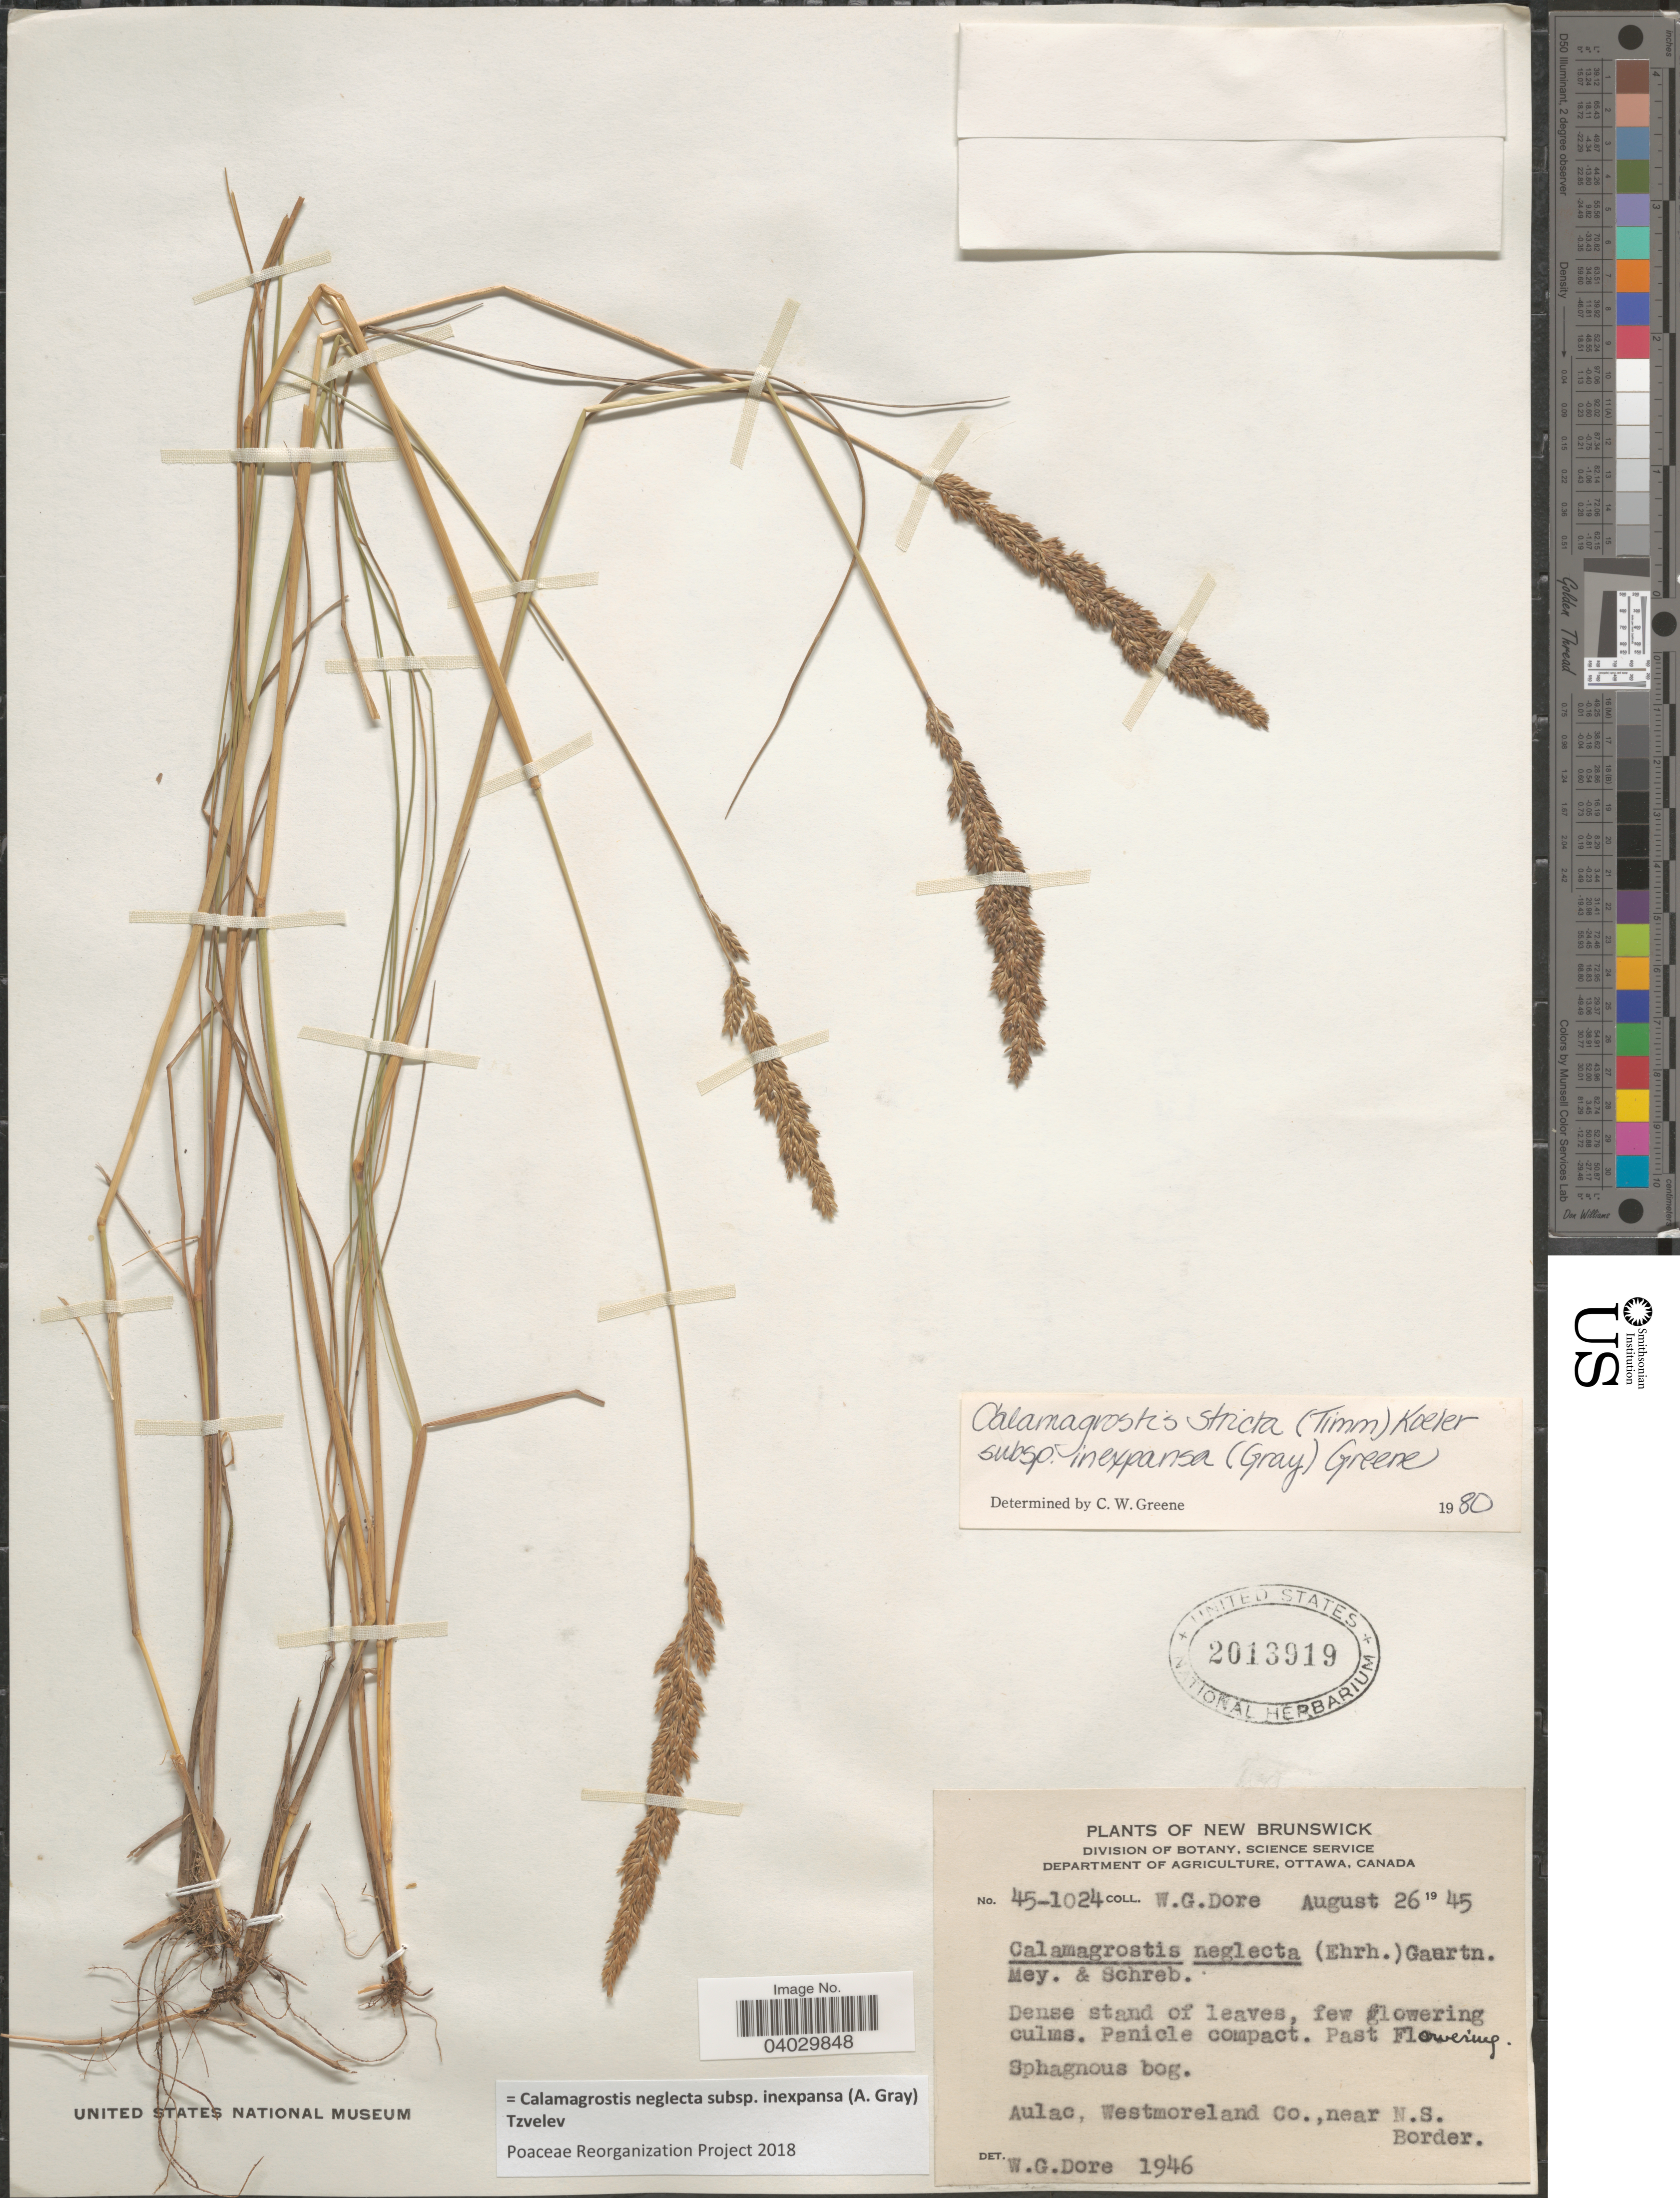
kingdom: Plantae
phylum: Tracheophyta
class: Liliopsida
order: Poales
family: Poaceae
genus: Calamagrostis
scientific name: Calamagrostis neglecta subsp. inexpansa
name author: (A. Gray) Tzvelev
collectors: W. Dore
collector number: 45-1024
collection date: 1945-08-26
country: Canada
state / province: New Brunswick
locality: Aulac, Westmoreland Co., near N.S. Border.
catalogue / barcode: US 2013919